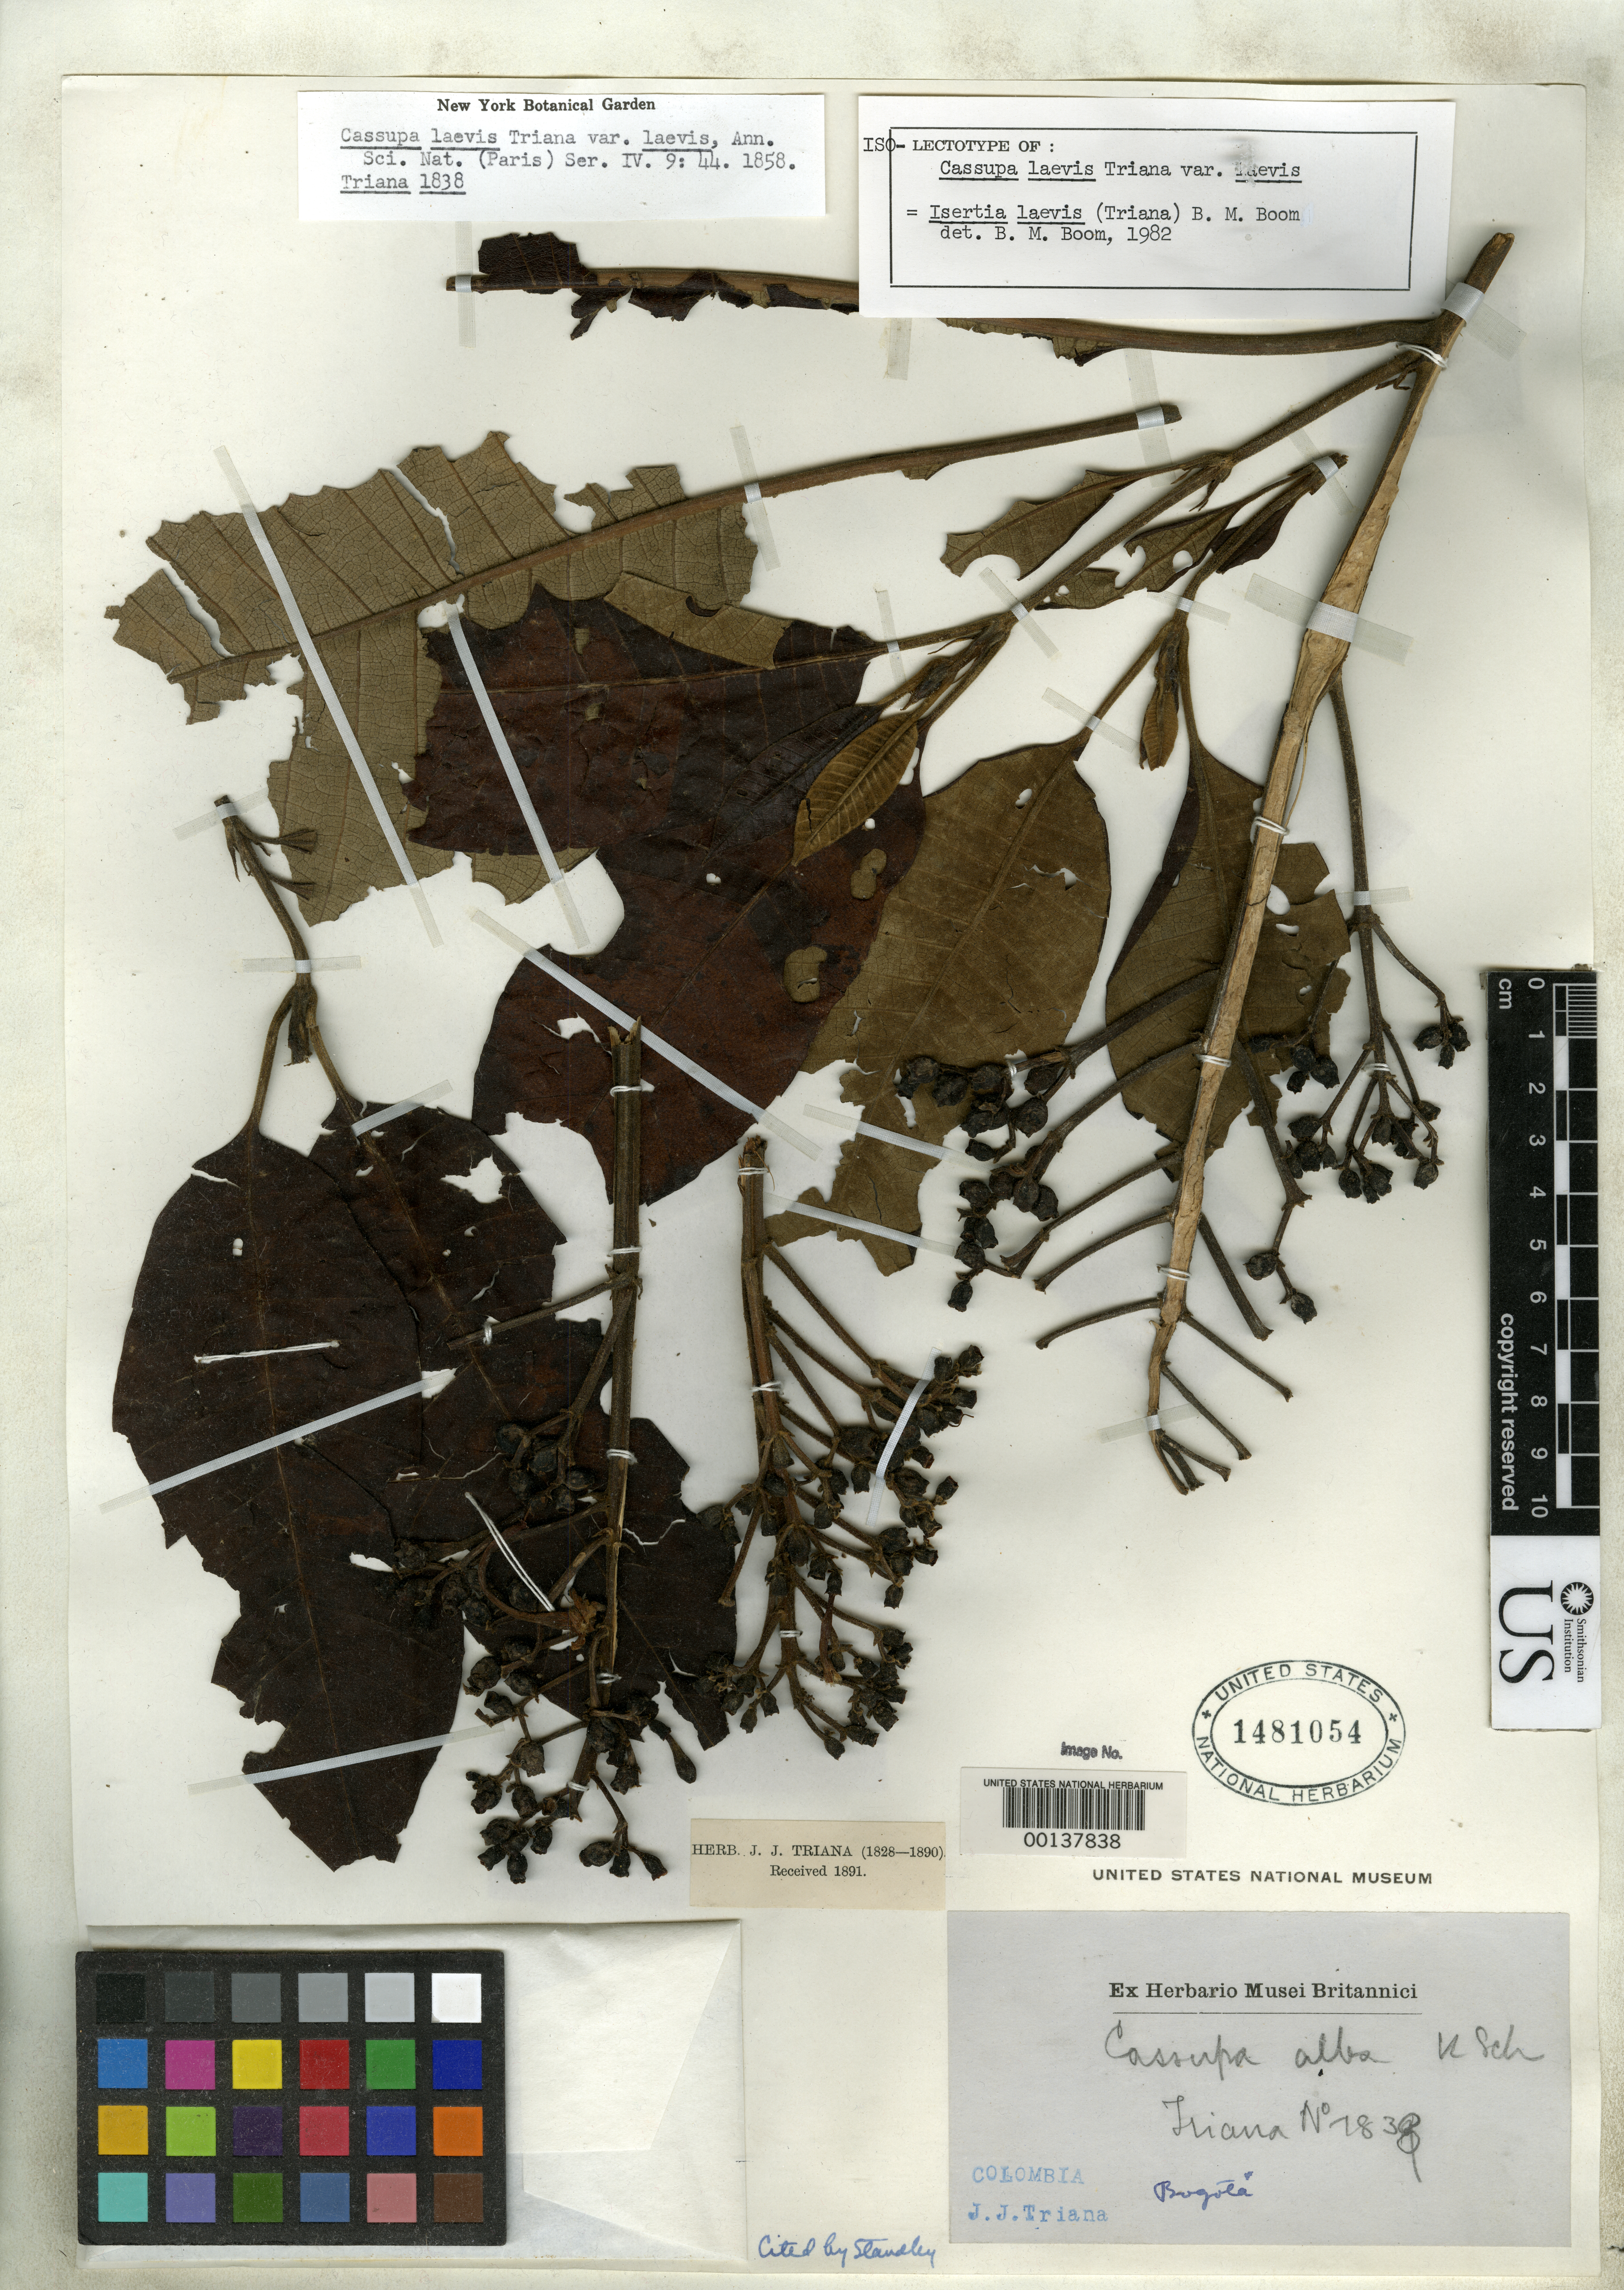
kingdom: Plantae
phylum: Tracheophyta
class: Magnoliopsida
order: Gentianales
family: Rubiaceae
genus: Cassupa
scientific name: Cassupa laevis var. laevis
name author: Triana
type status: Isolectotype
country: Colombia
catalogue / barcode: US 1481054